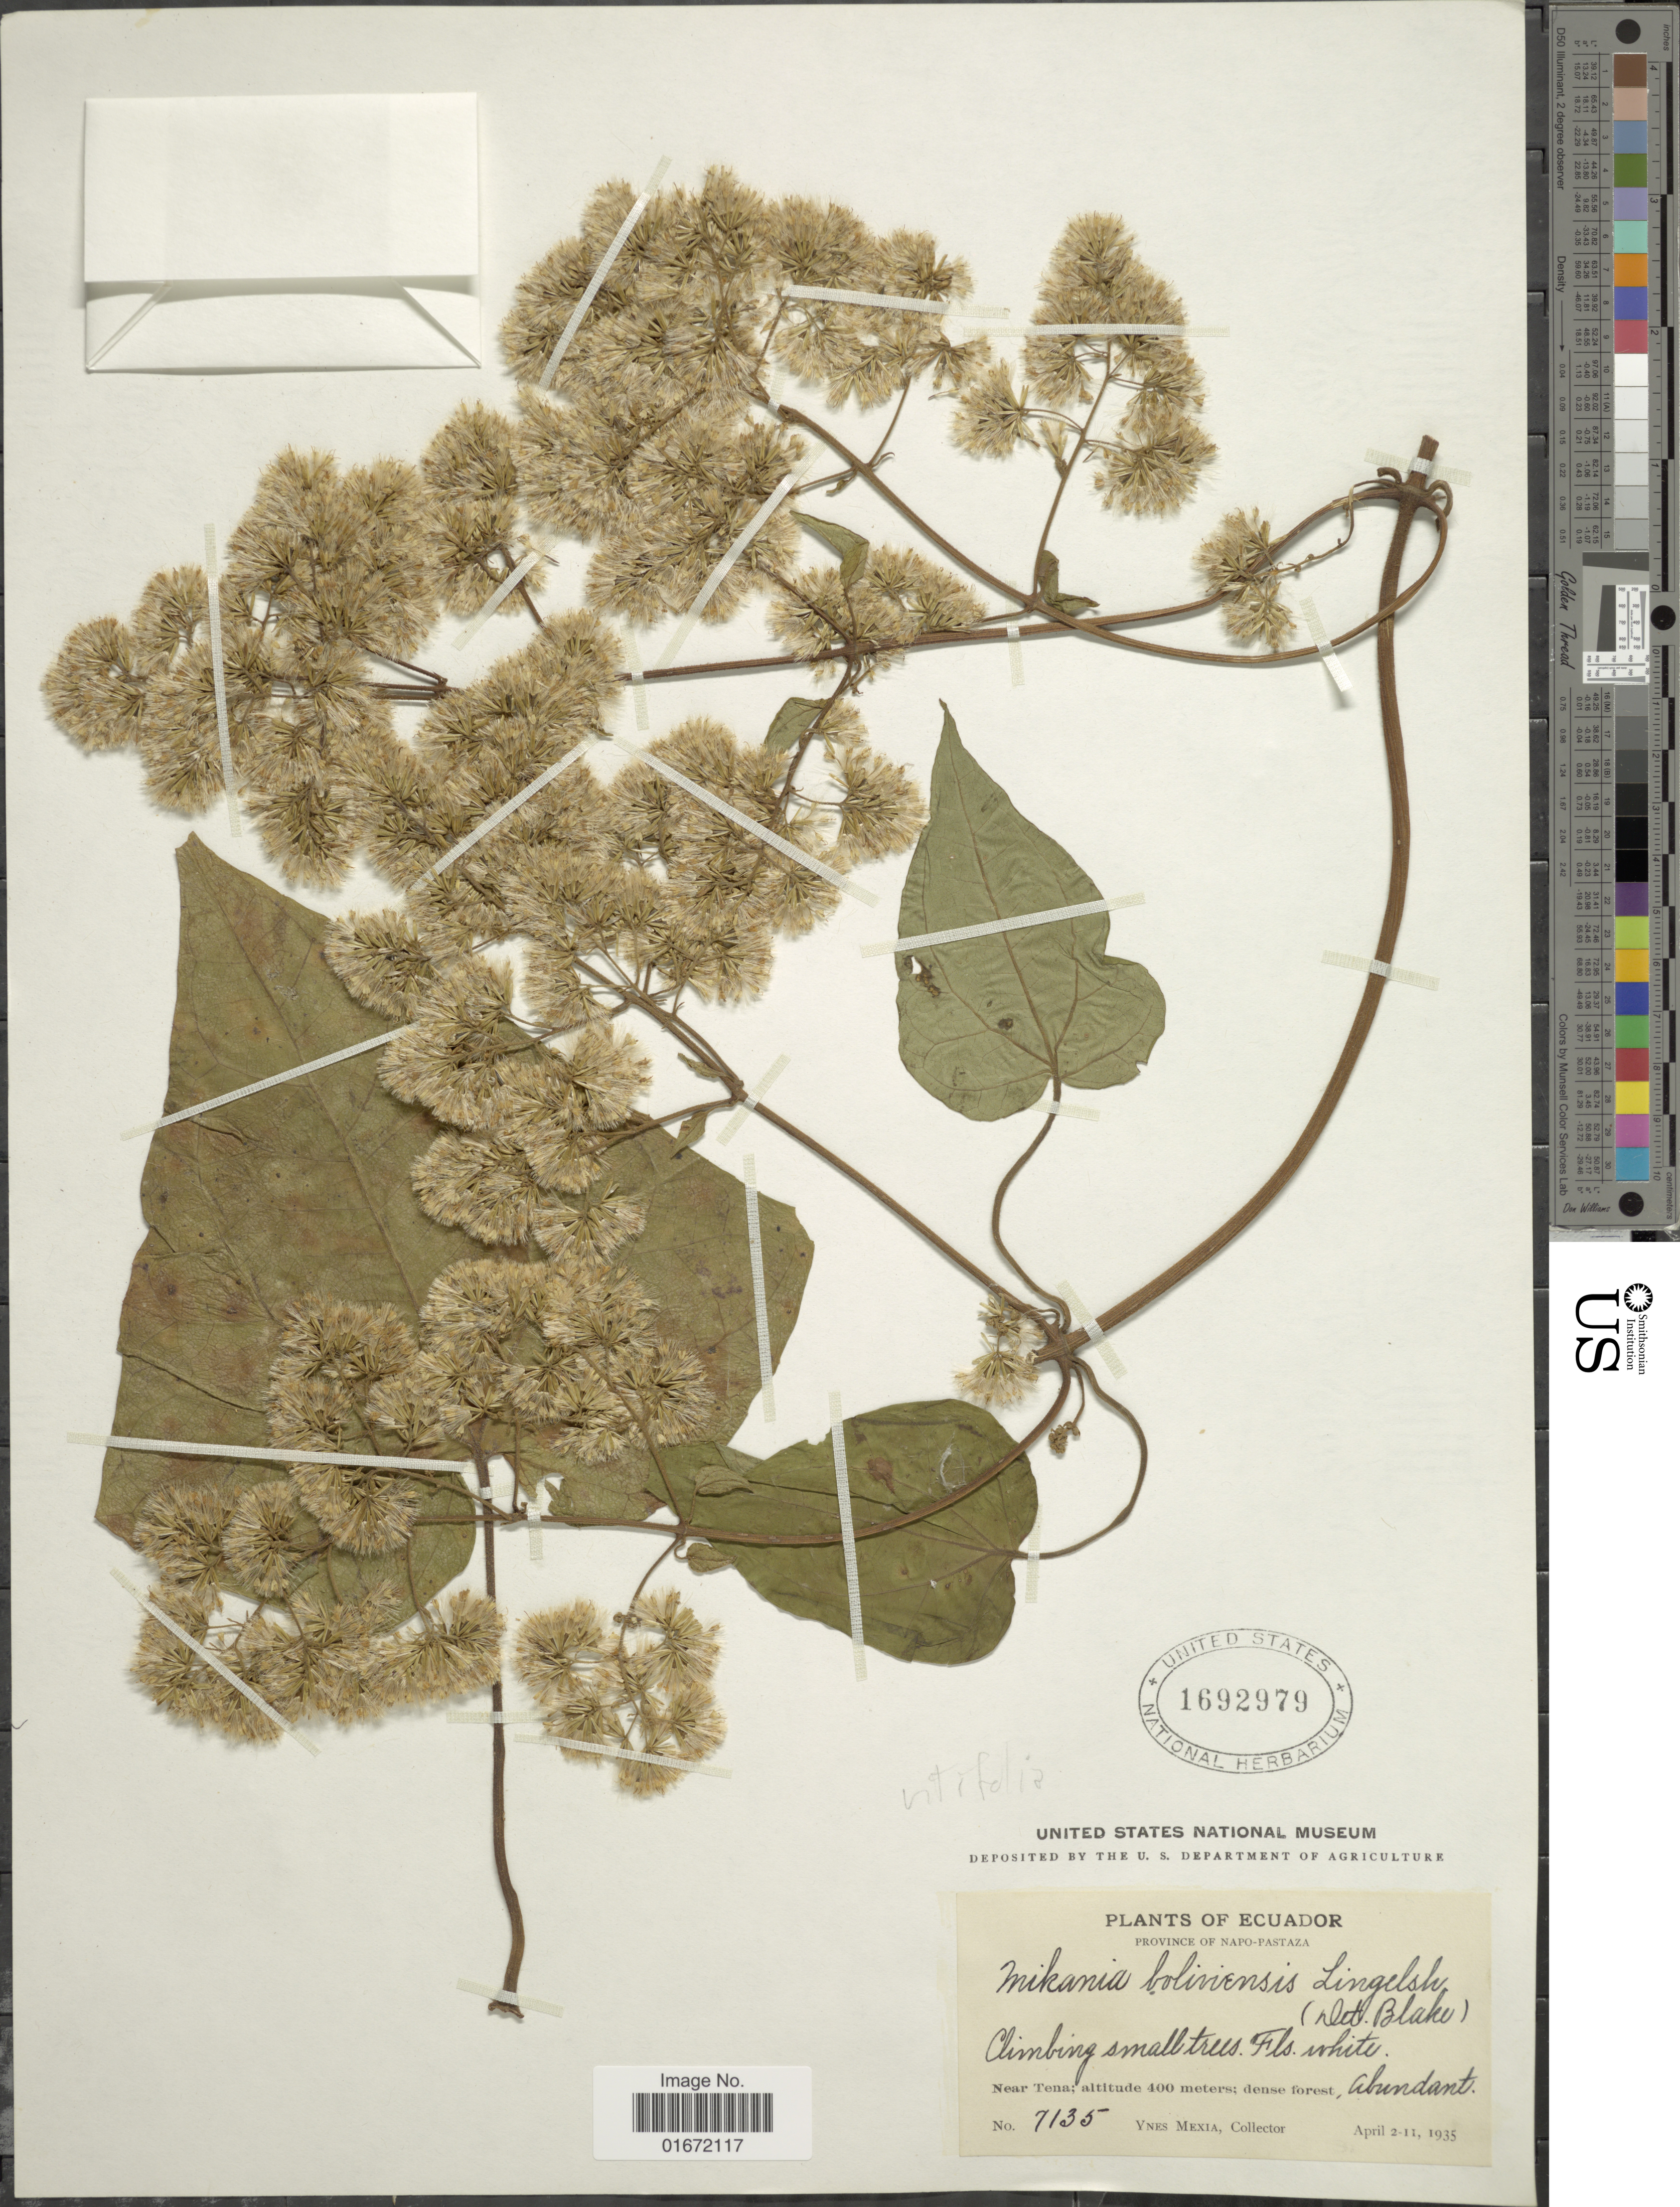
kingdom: Plantae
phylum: Tracheophyta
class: Magnoliopsida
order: Asterales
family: Asteraceae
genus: Mikania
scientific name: Mikania vitifolia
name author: DC.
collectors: Y. Mexia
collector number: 7135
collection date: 1935-04-02/1935-04-11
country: Ecuador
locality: Province of Napo-Pastaza. Near Tena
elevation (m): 400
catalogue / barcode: US 1692979